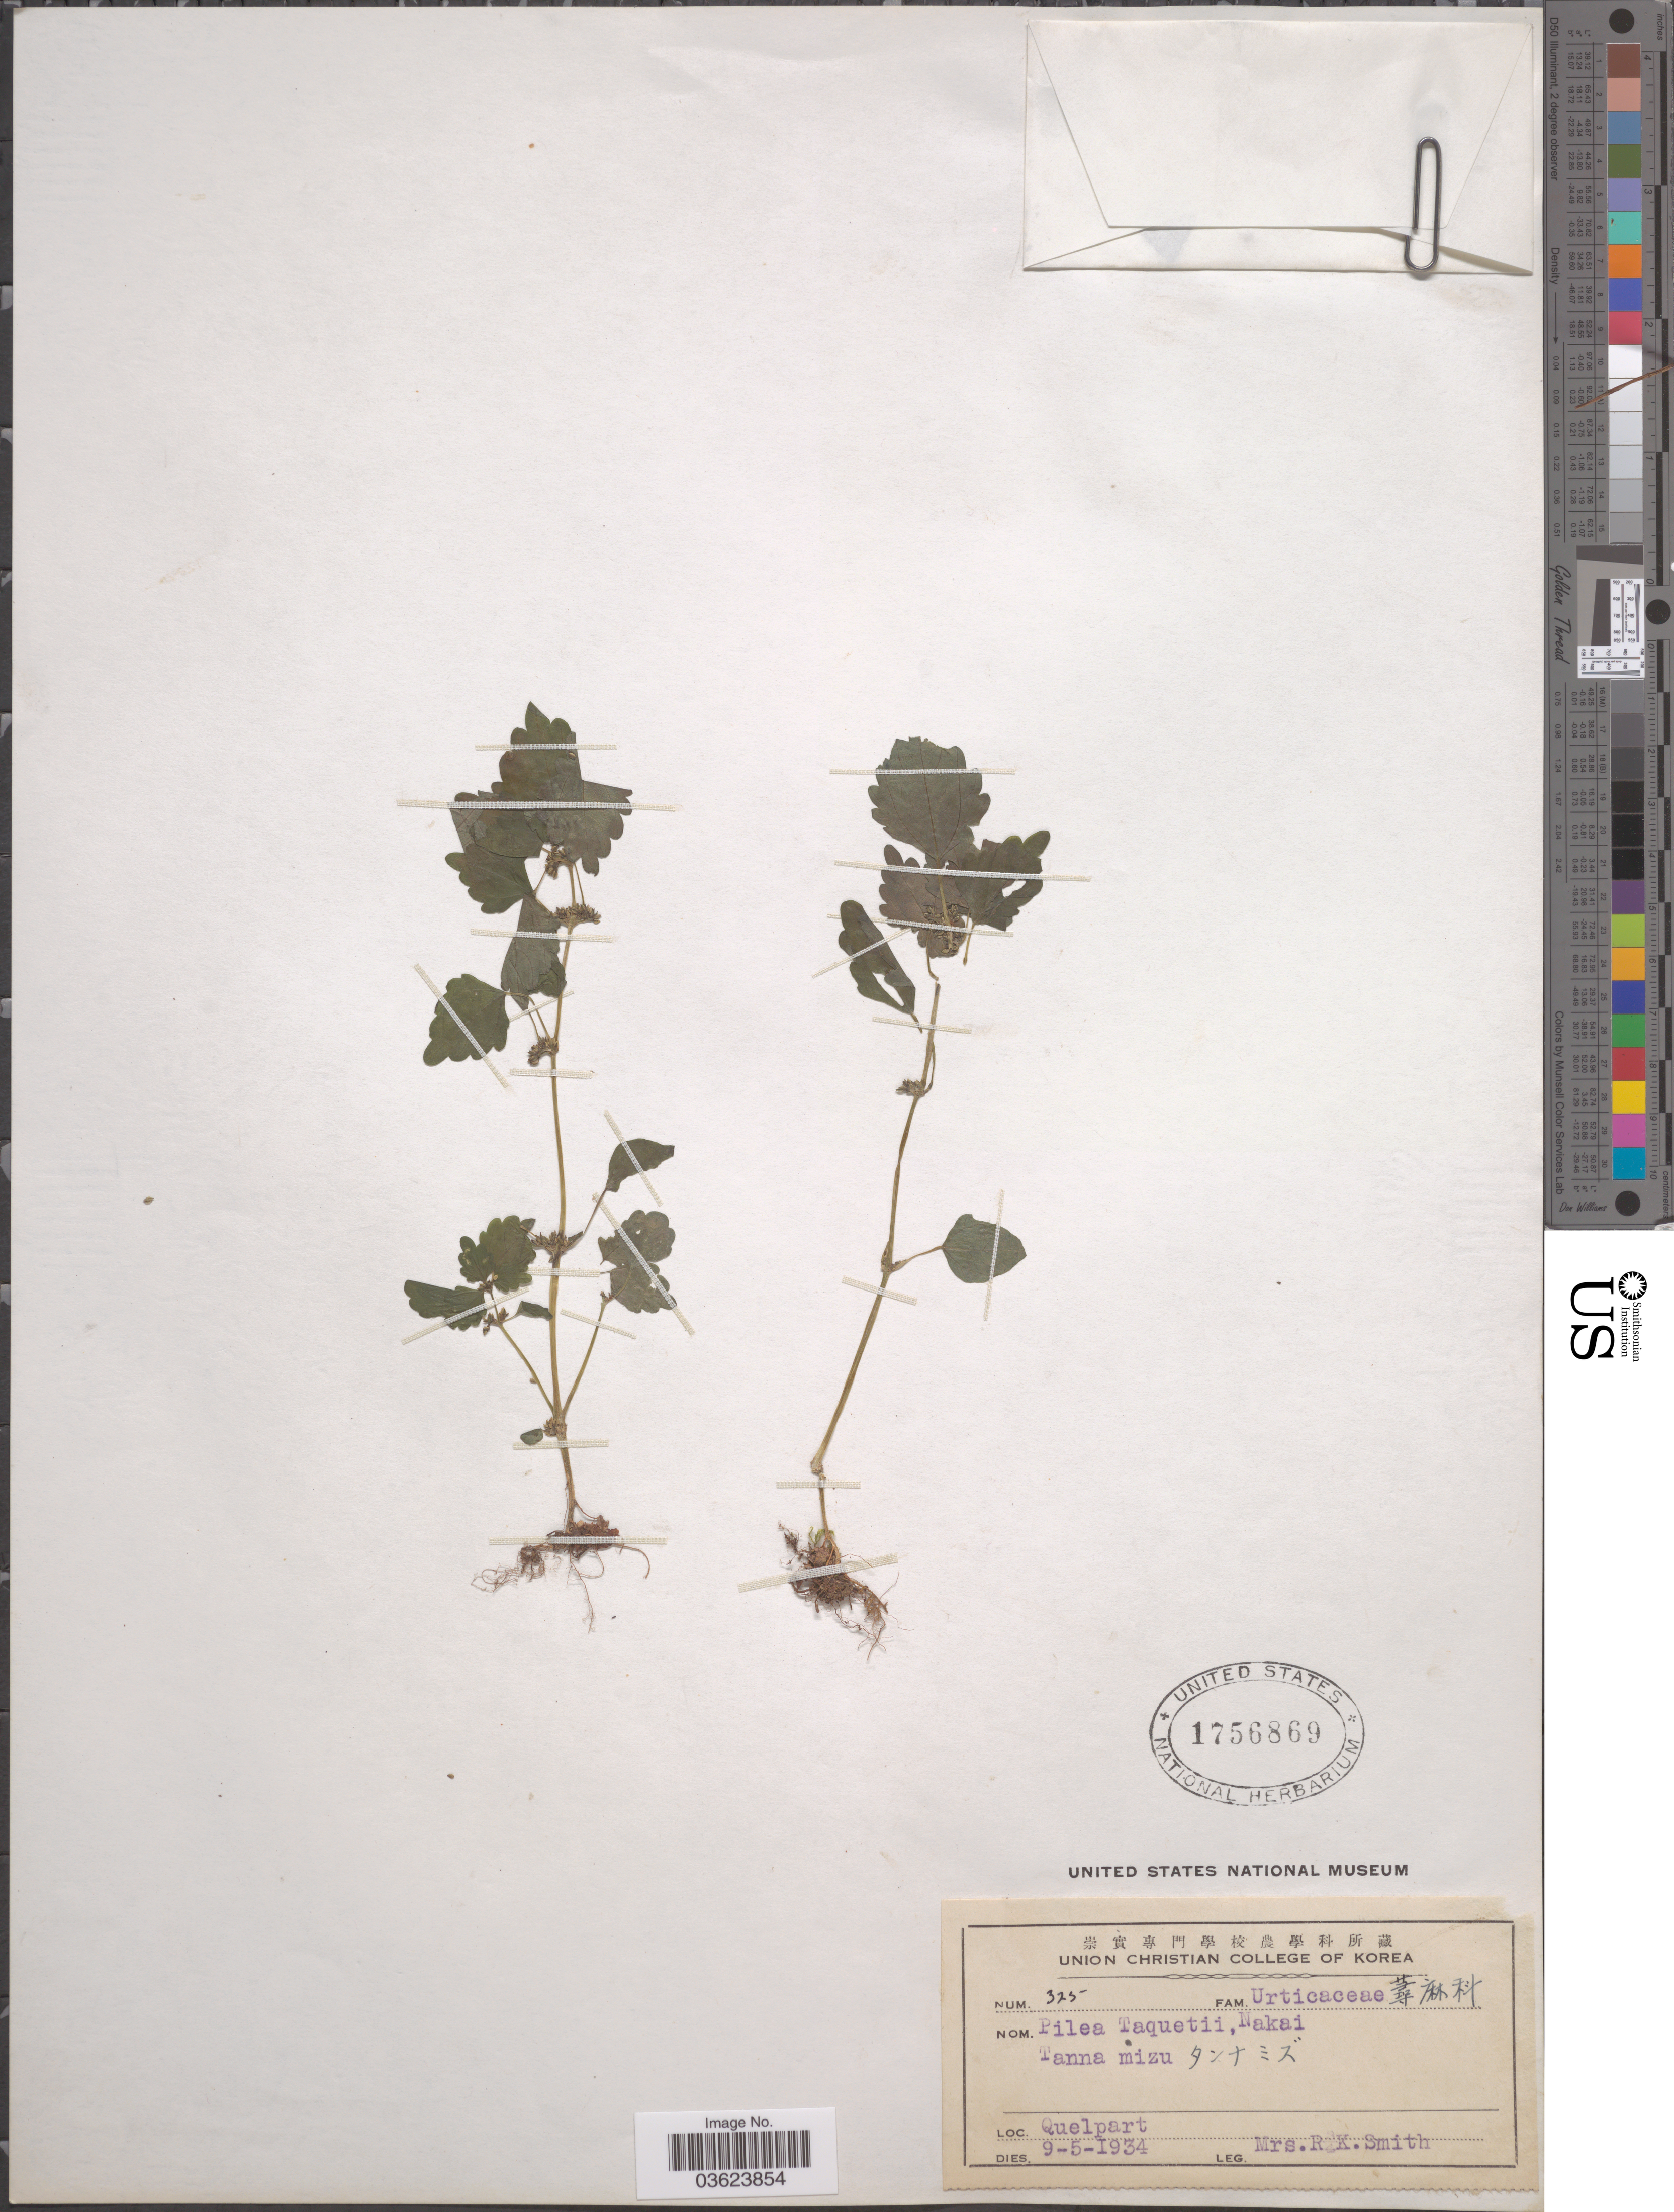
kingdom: Plantae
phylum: Tracheophyta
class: Magnoliopsida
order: Rosales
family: Urticaceae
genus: Pilea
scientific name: Pilea taquetii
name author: Nakai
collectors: Mrs. R. K. Smith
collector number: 325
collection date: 1934-05-09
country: South Korea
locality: Quelpart.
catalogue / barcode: US 1756869